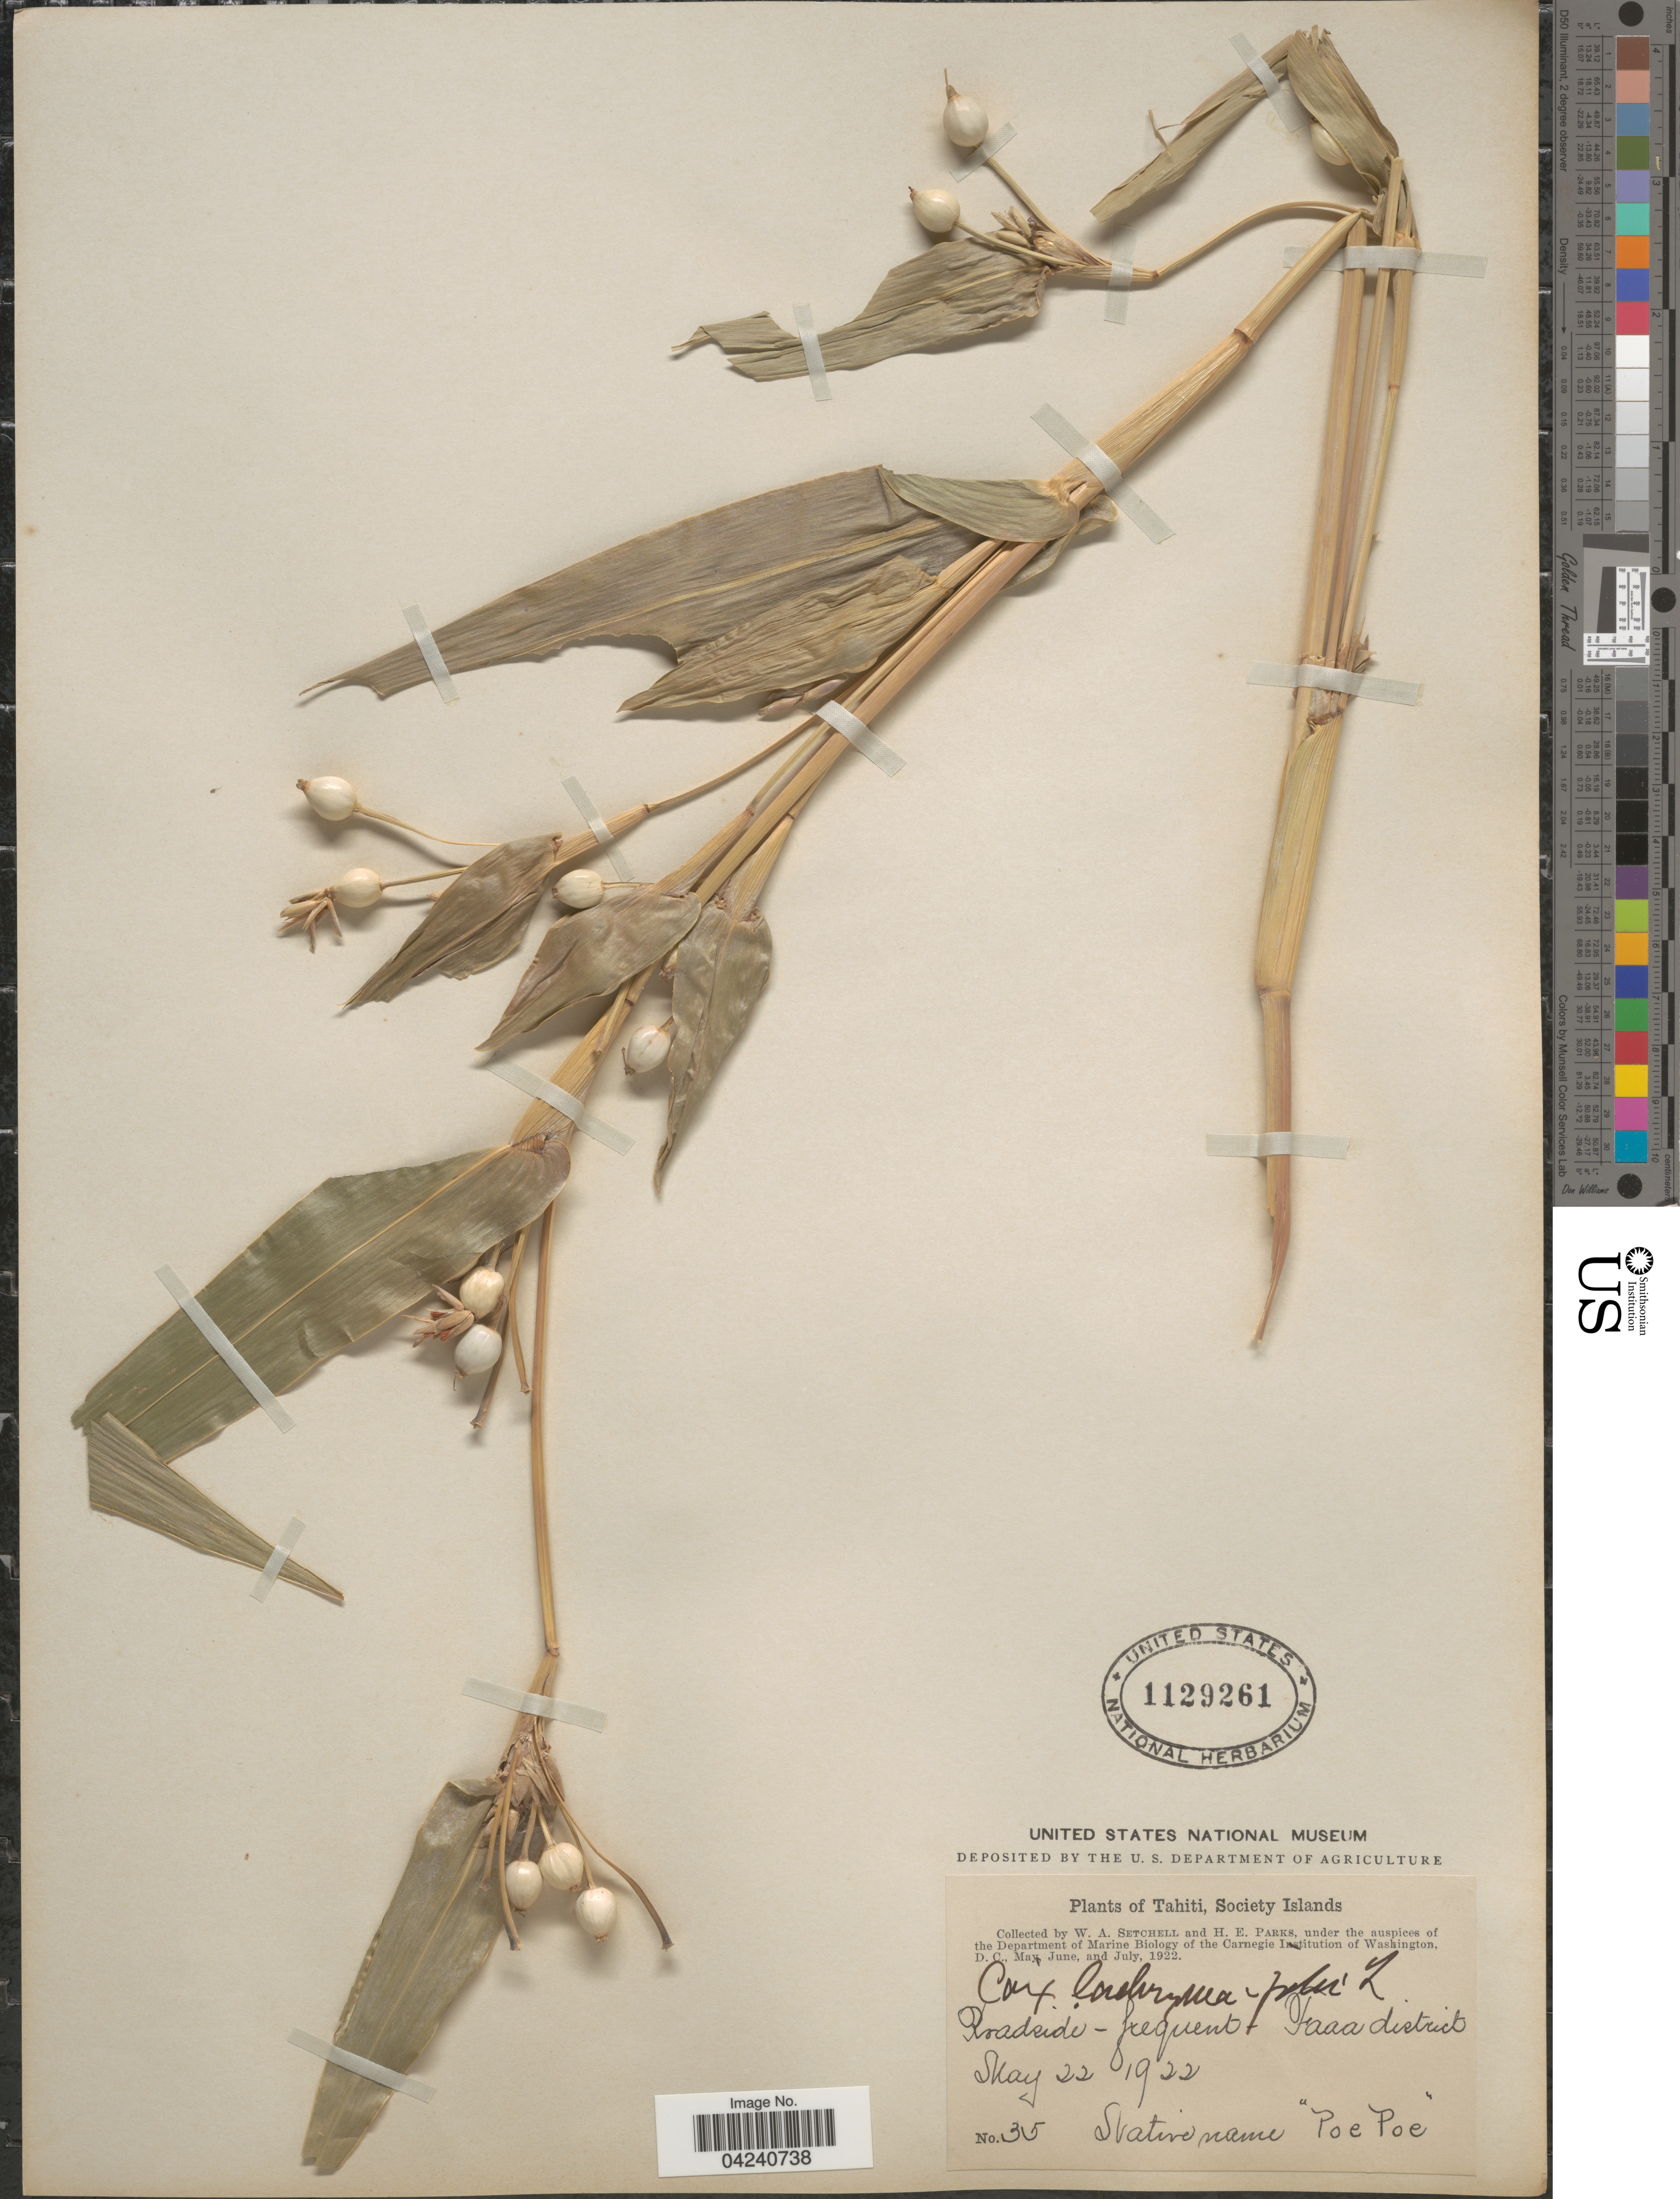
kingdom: Plantae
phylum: Tracheophyta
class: Liliopsida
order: Poales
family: Poaceae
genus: Coix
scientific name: Coix lacryma-jobi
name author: L.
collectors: W. Setchell & H. E. Parks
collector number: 35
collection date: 1922-05-22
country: French Polynesia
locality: Tahiti, Society Islands. Faaa district.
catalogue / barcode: US 1129261